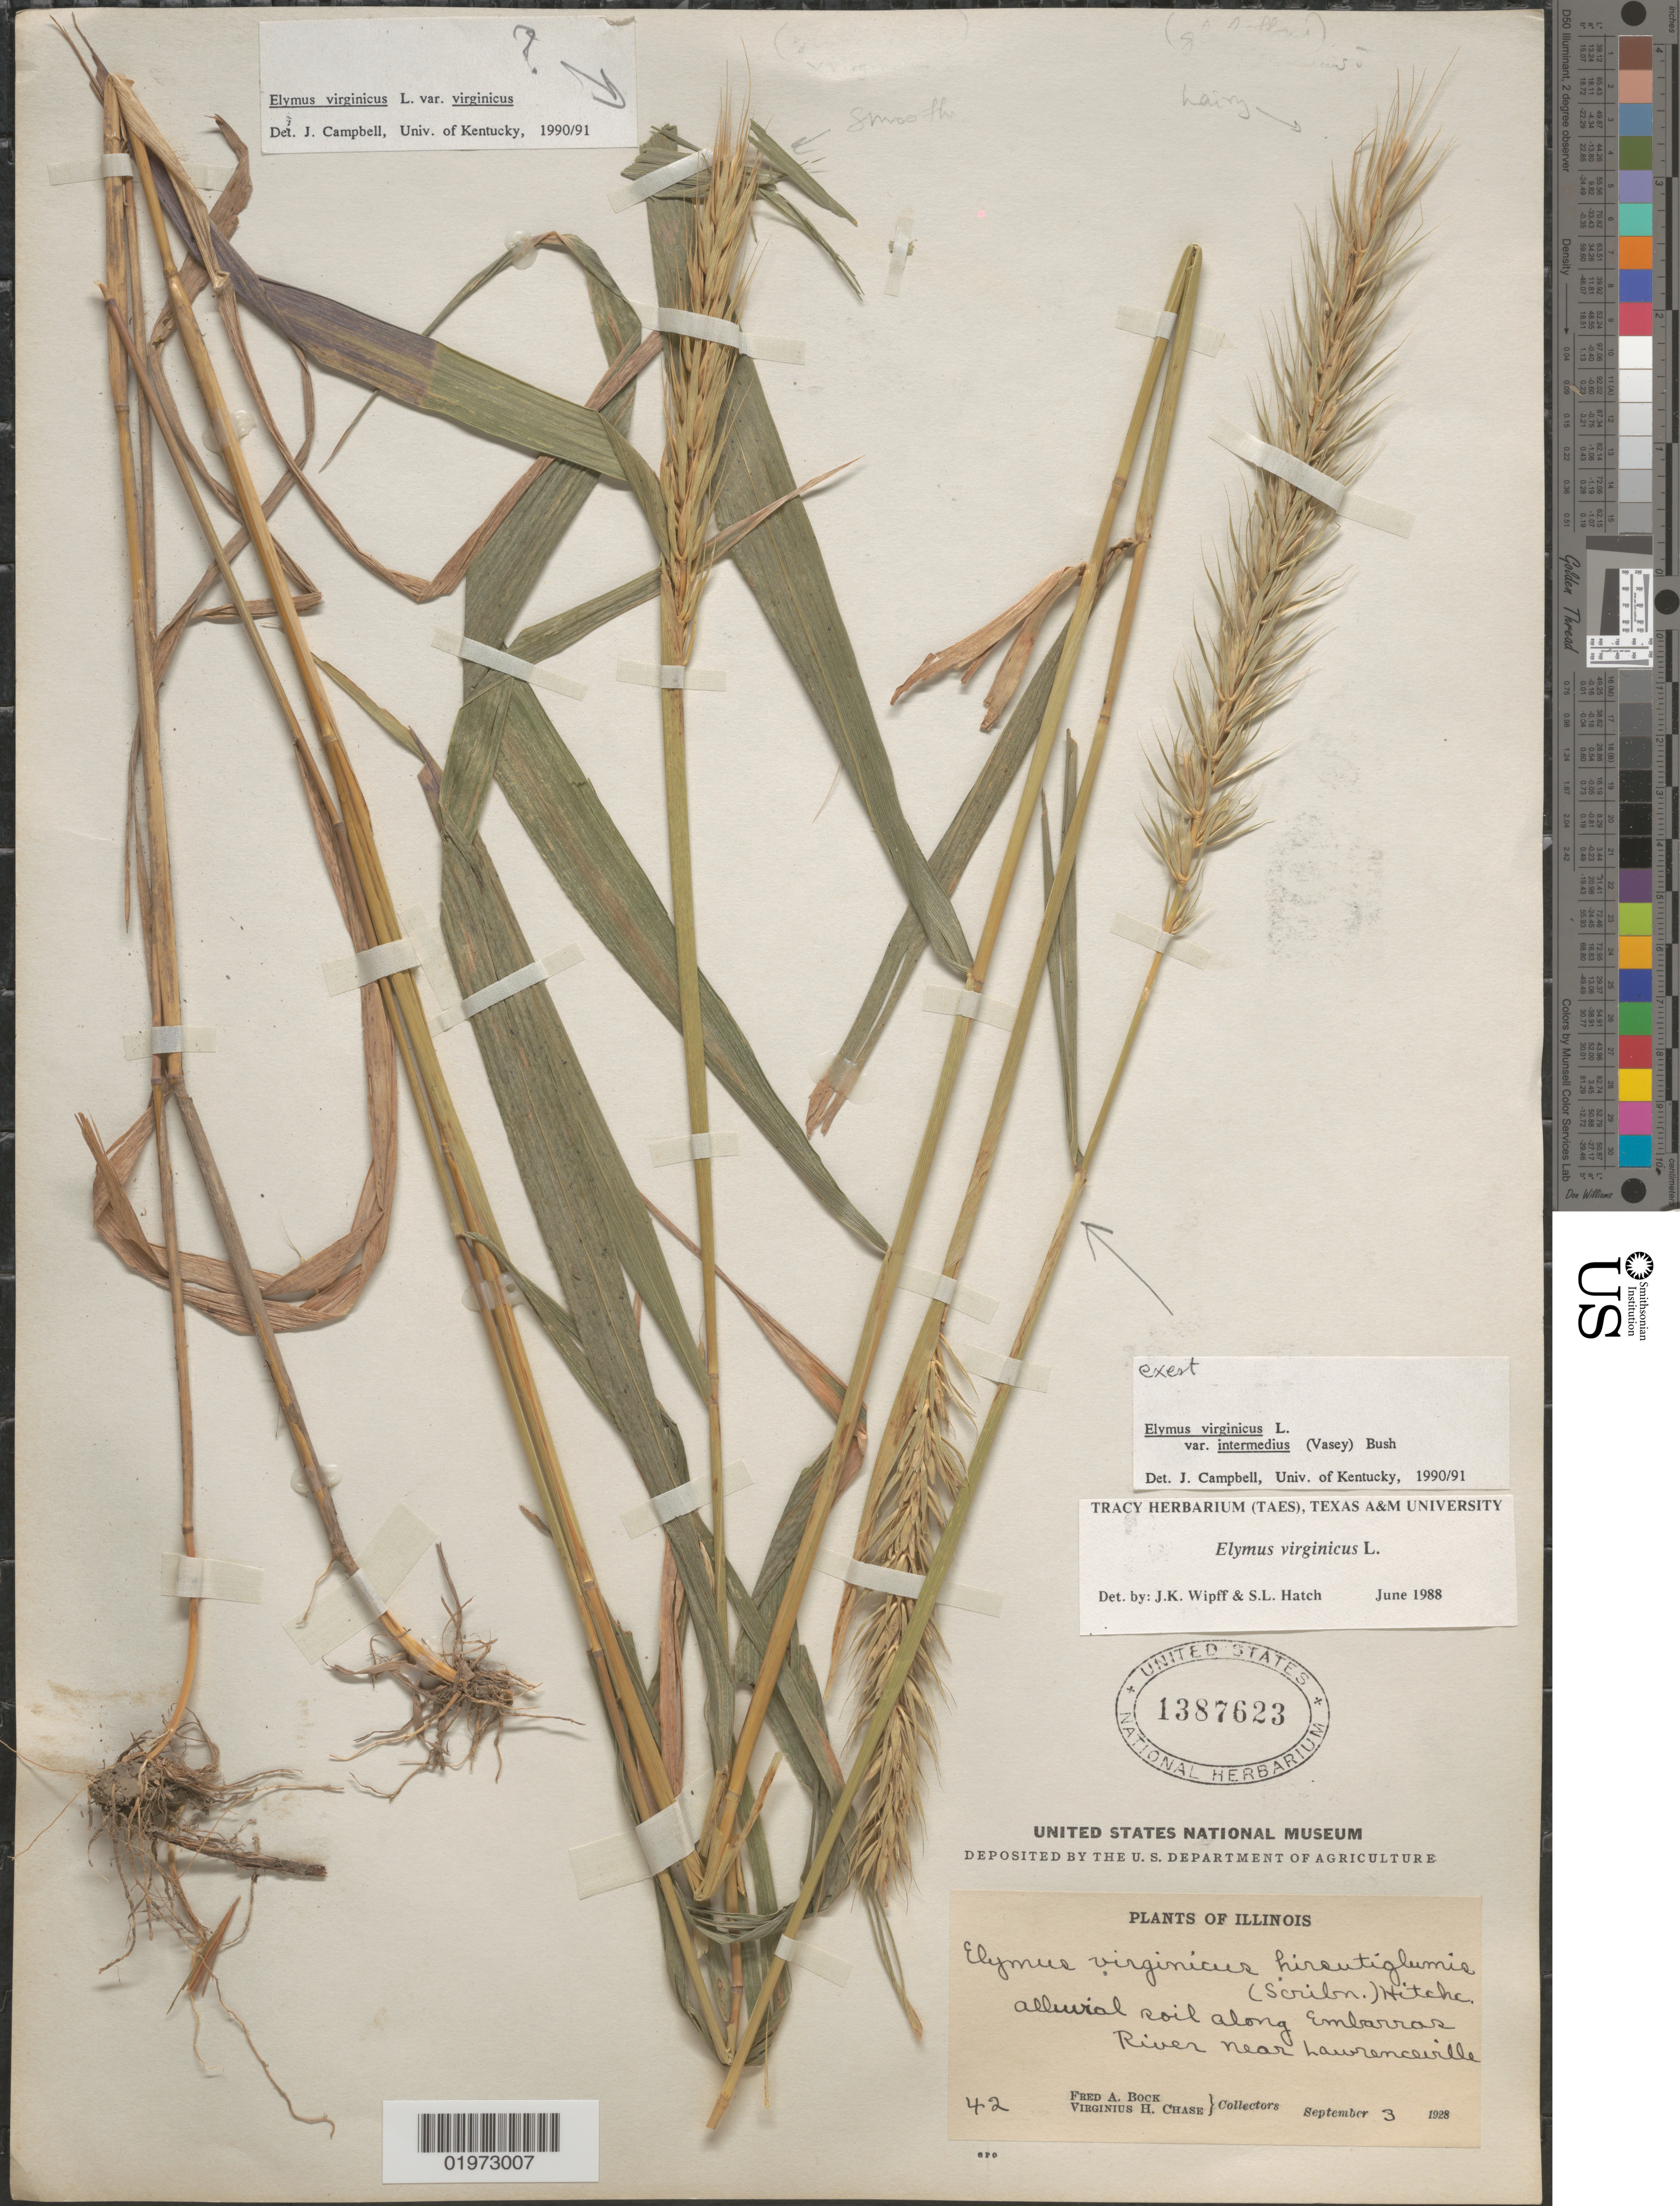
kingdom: Plantae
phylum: Tracheophyta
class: Liliopsida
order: Poales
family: Poaceae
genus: Elymus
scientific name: Elymus virginicus var. intermedius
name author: L.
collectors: F. Bock & V. H. Chase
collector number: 42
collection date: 1928-09-03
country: United States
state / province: Illinois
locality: Along Embarras River near Lawrenceville.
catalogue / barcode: US 1387623